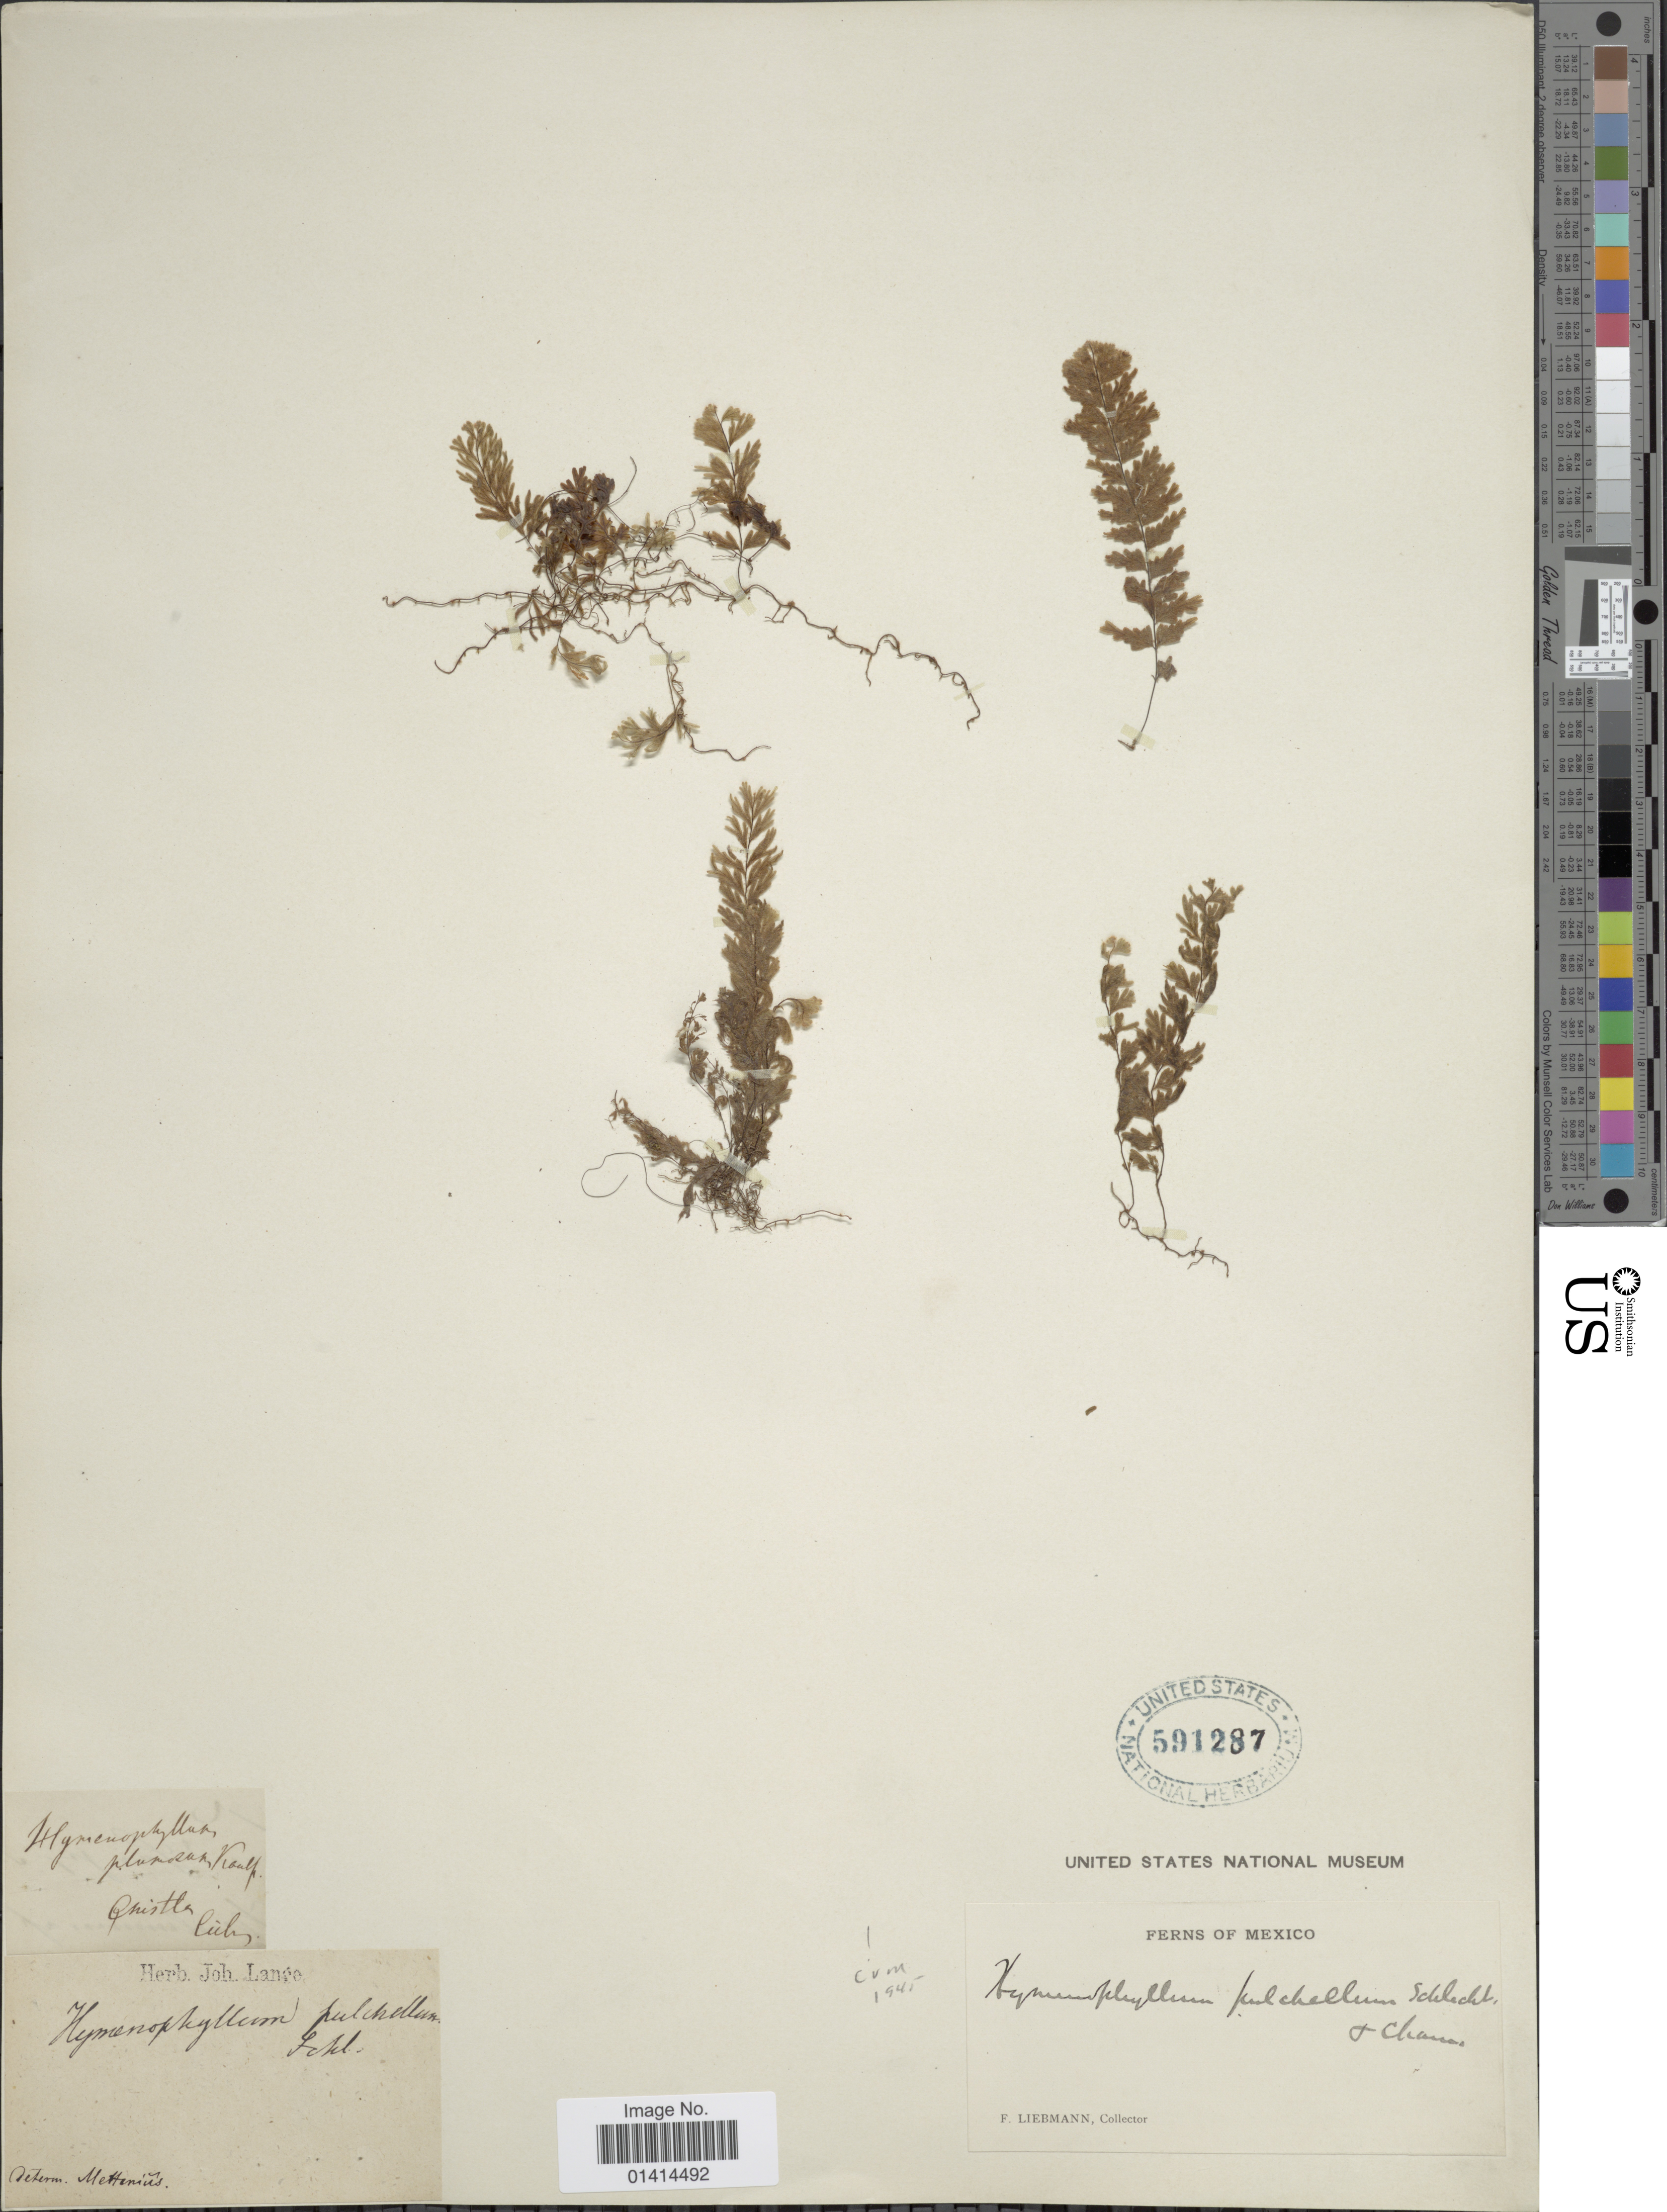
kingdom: Plantae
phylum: Tracheophyta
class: Polypodiopsida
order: Hymenophyllales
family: Hymenophyllaceae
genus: Hymenophyllum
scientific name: Hymenophyllum pulchellum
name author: Schltdl. & Cham.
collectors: F. Lieberman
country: Mexico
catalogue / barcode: US 591287